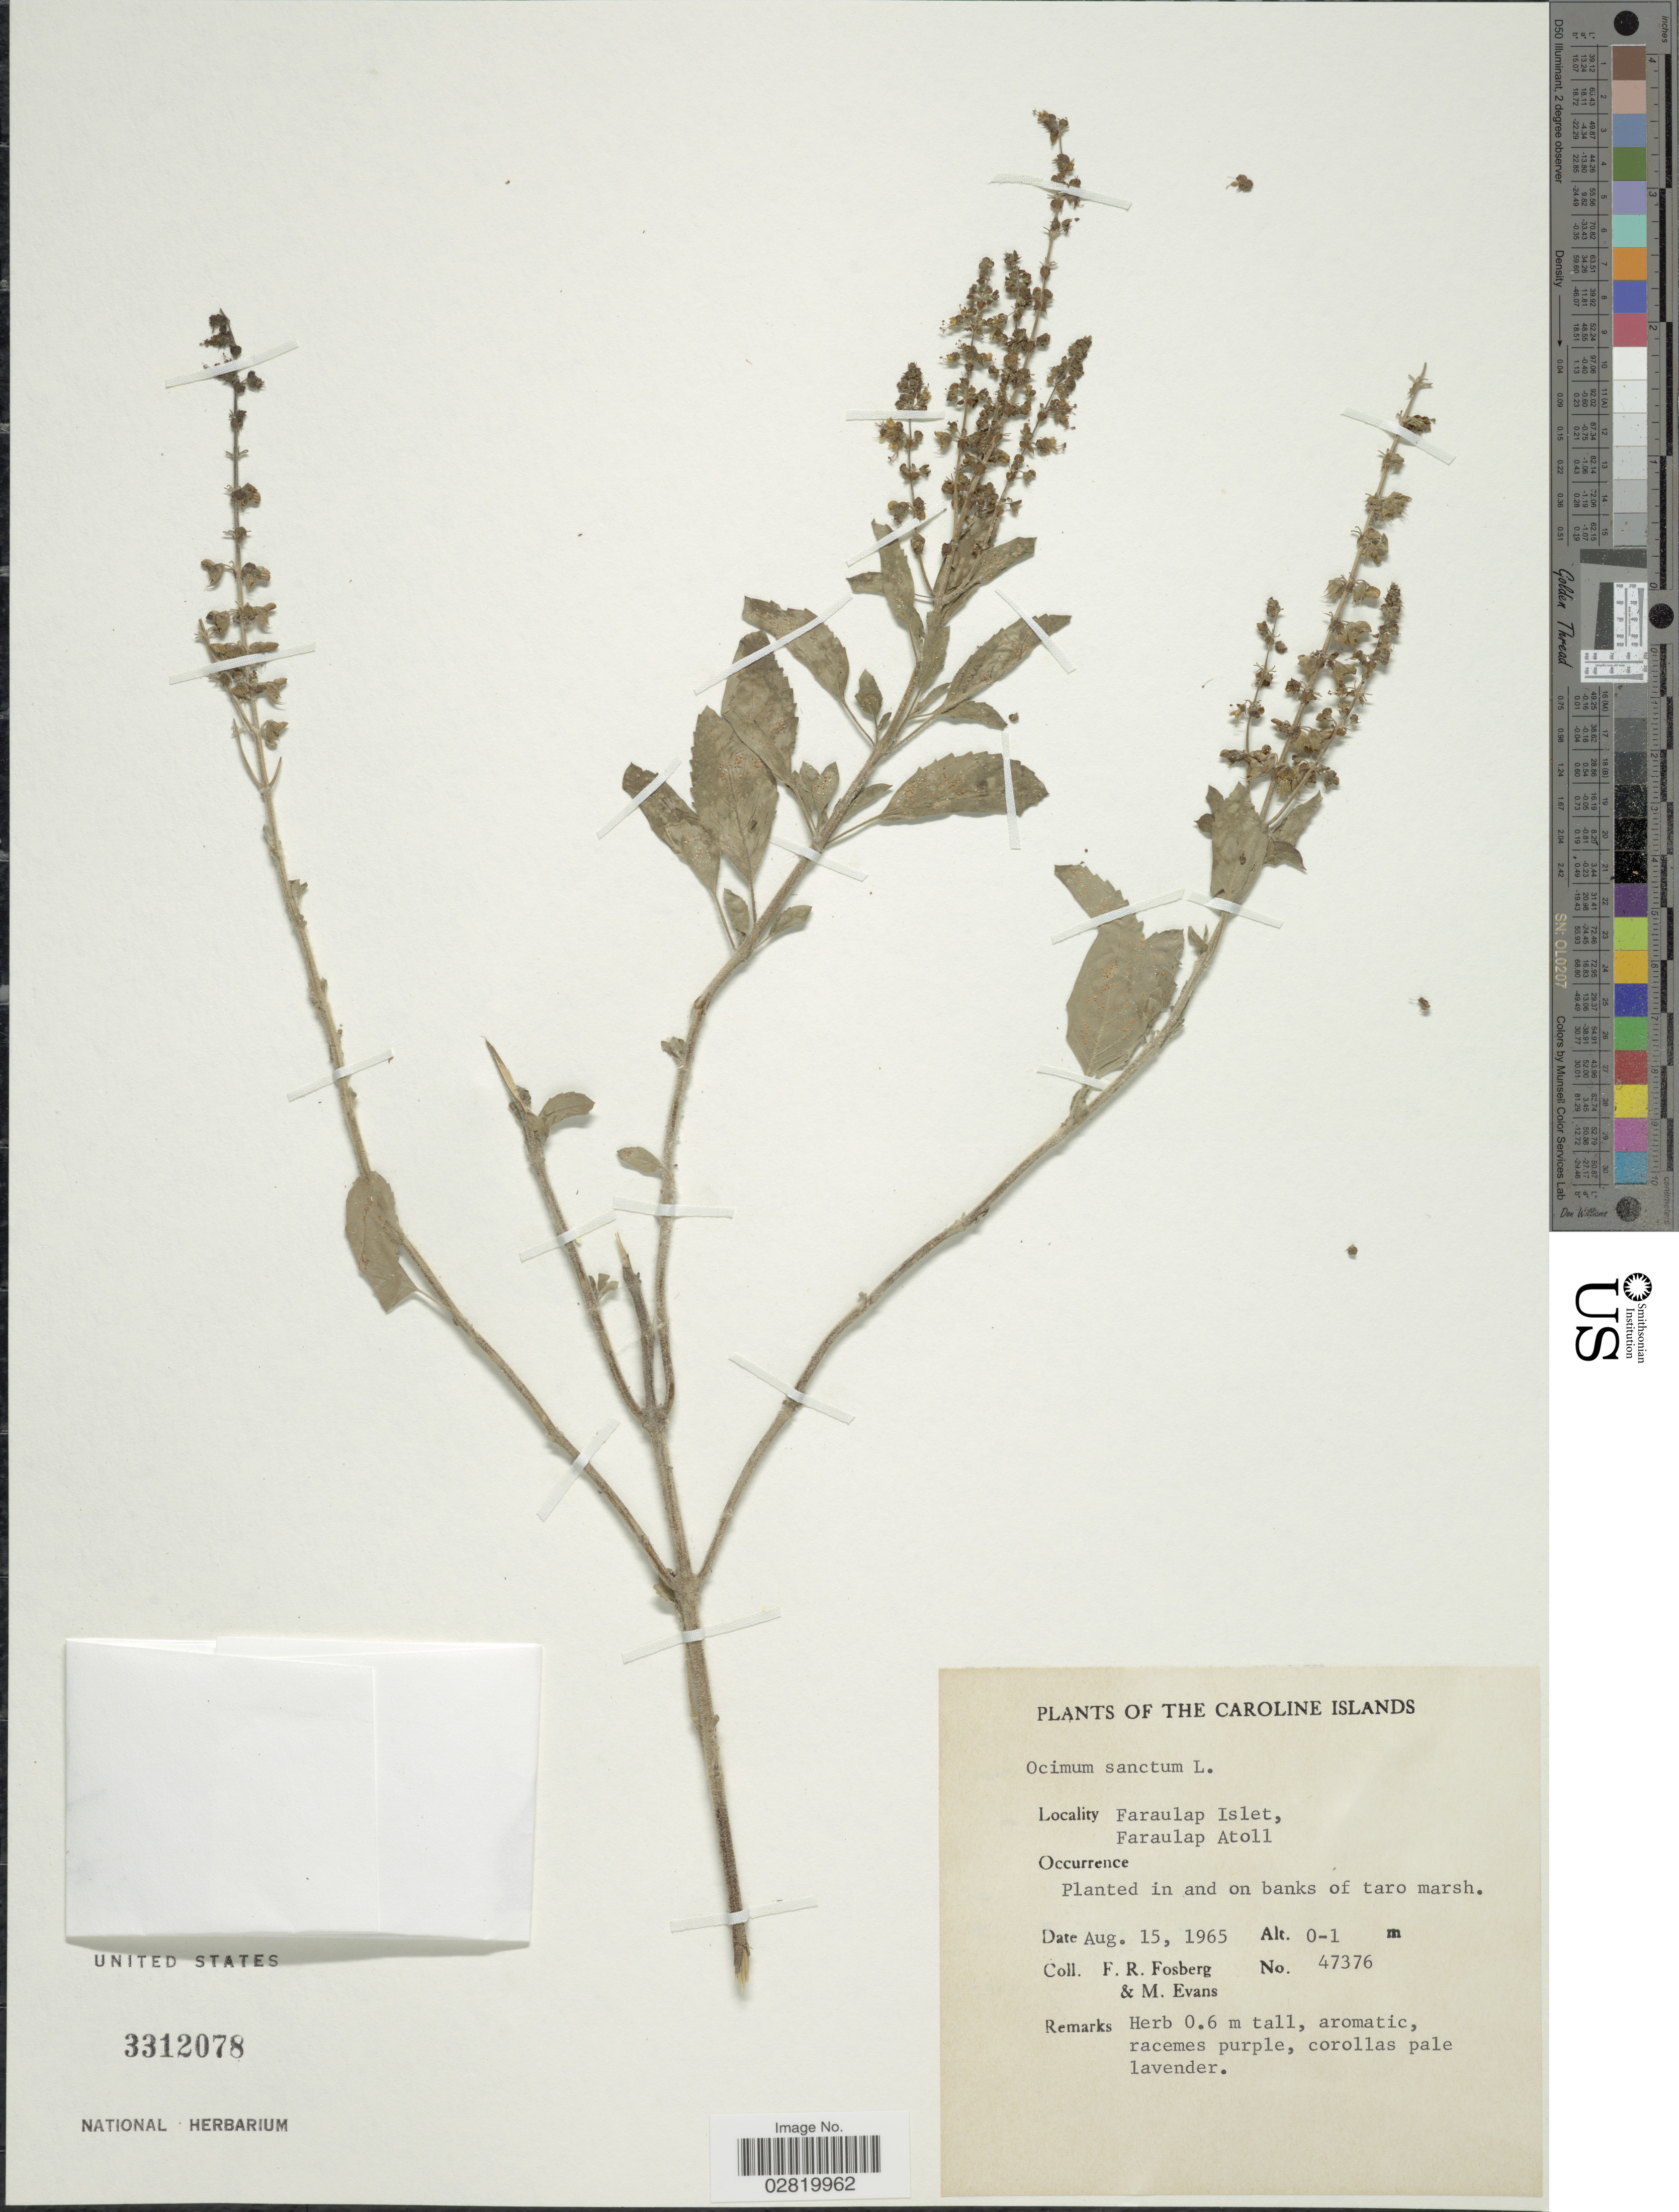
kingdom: Plantae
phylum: Tracheophyta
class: Magnoliopsida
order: Lamiales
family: Lamiaceae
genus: Ocimum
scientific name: Ocimum tenuiflorum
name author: L.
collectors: F. R. Fosberg & M. Evans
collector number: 47376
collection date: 1965-08-15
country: Micronesia, Federated States of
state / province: Yap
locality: The Caroline Islands, Faraulap Islet, Faraulap Atoll.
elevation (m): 0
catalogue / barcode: US 3312078